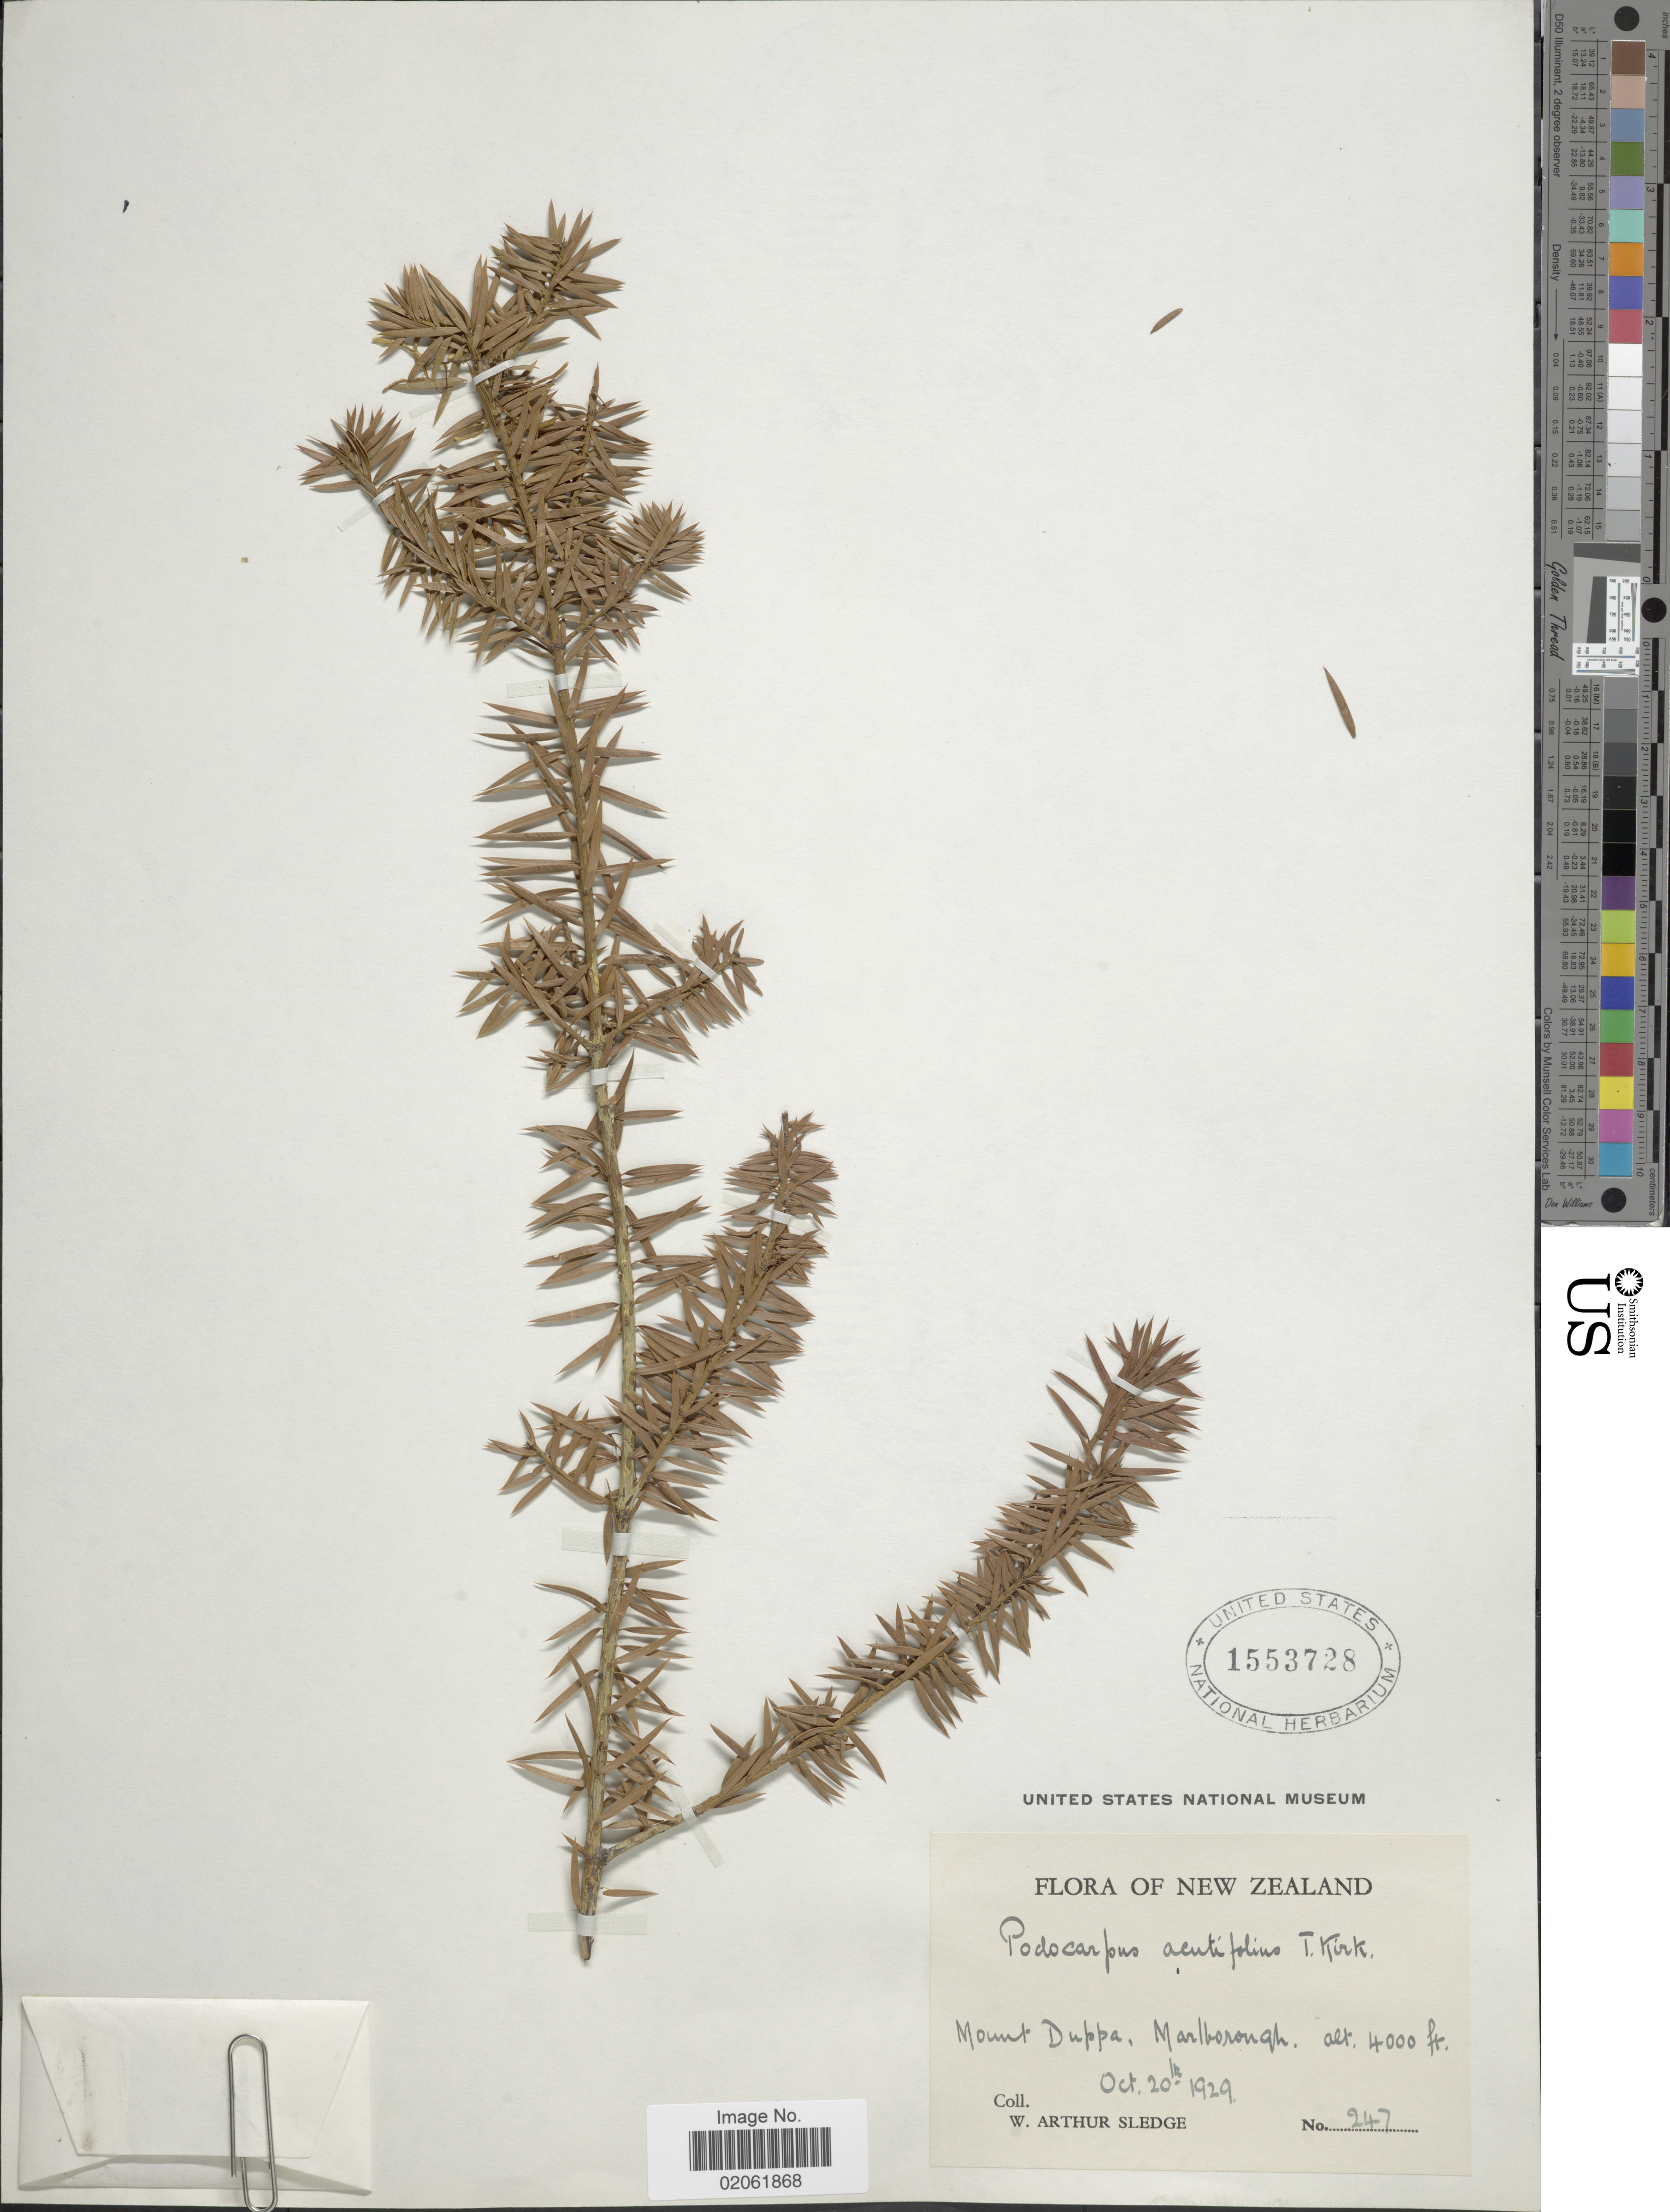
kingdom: Plantae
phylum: Tracheophyta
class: Pinopsida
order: Pinales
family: Podocarpaceae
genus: Podocarpus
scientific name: Podocarpus acutifolius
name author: Kirk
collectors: W. A. Sledge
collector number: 247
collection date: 1929-10-20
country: New Zealand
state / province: Marlborough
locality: New Zealand, Mount Duppa Marlborough.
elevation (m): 1219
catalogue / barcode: US 1553728